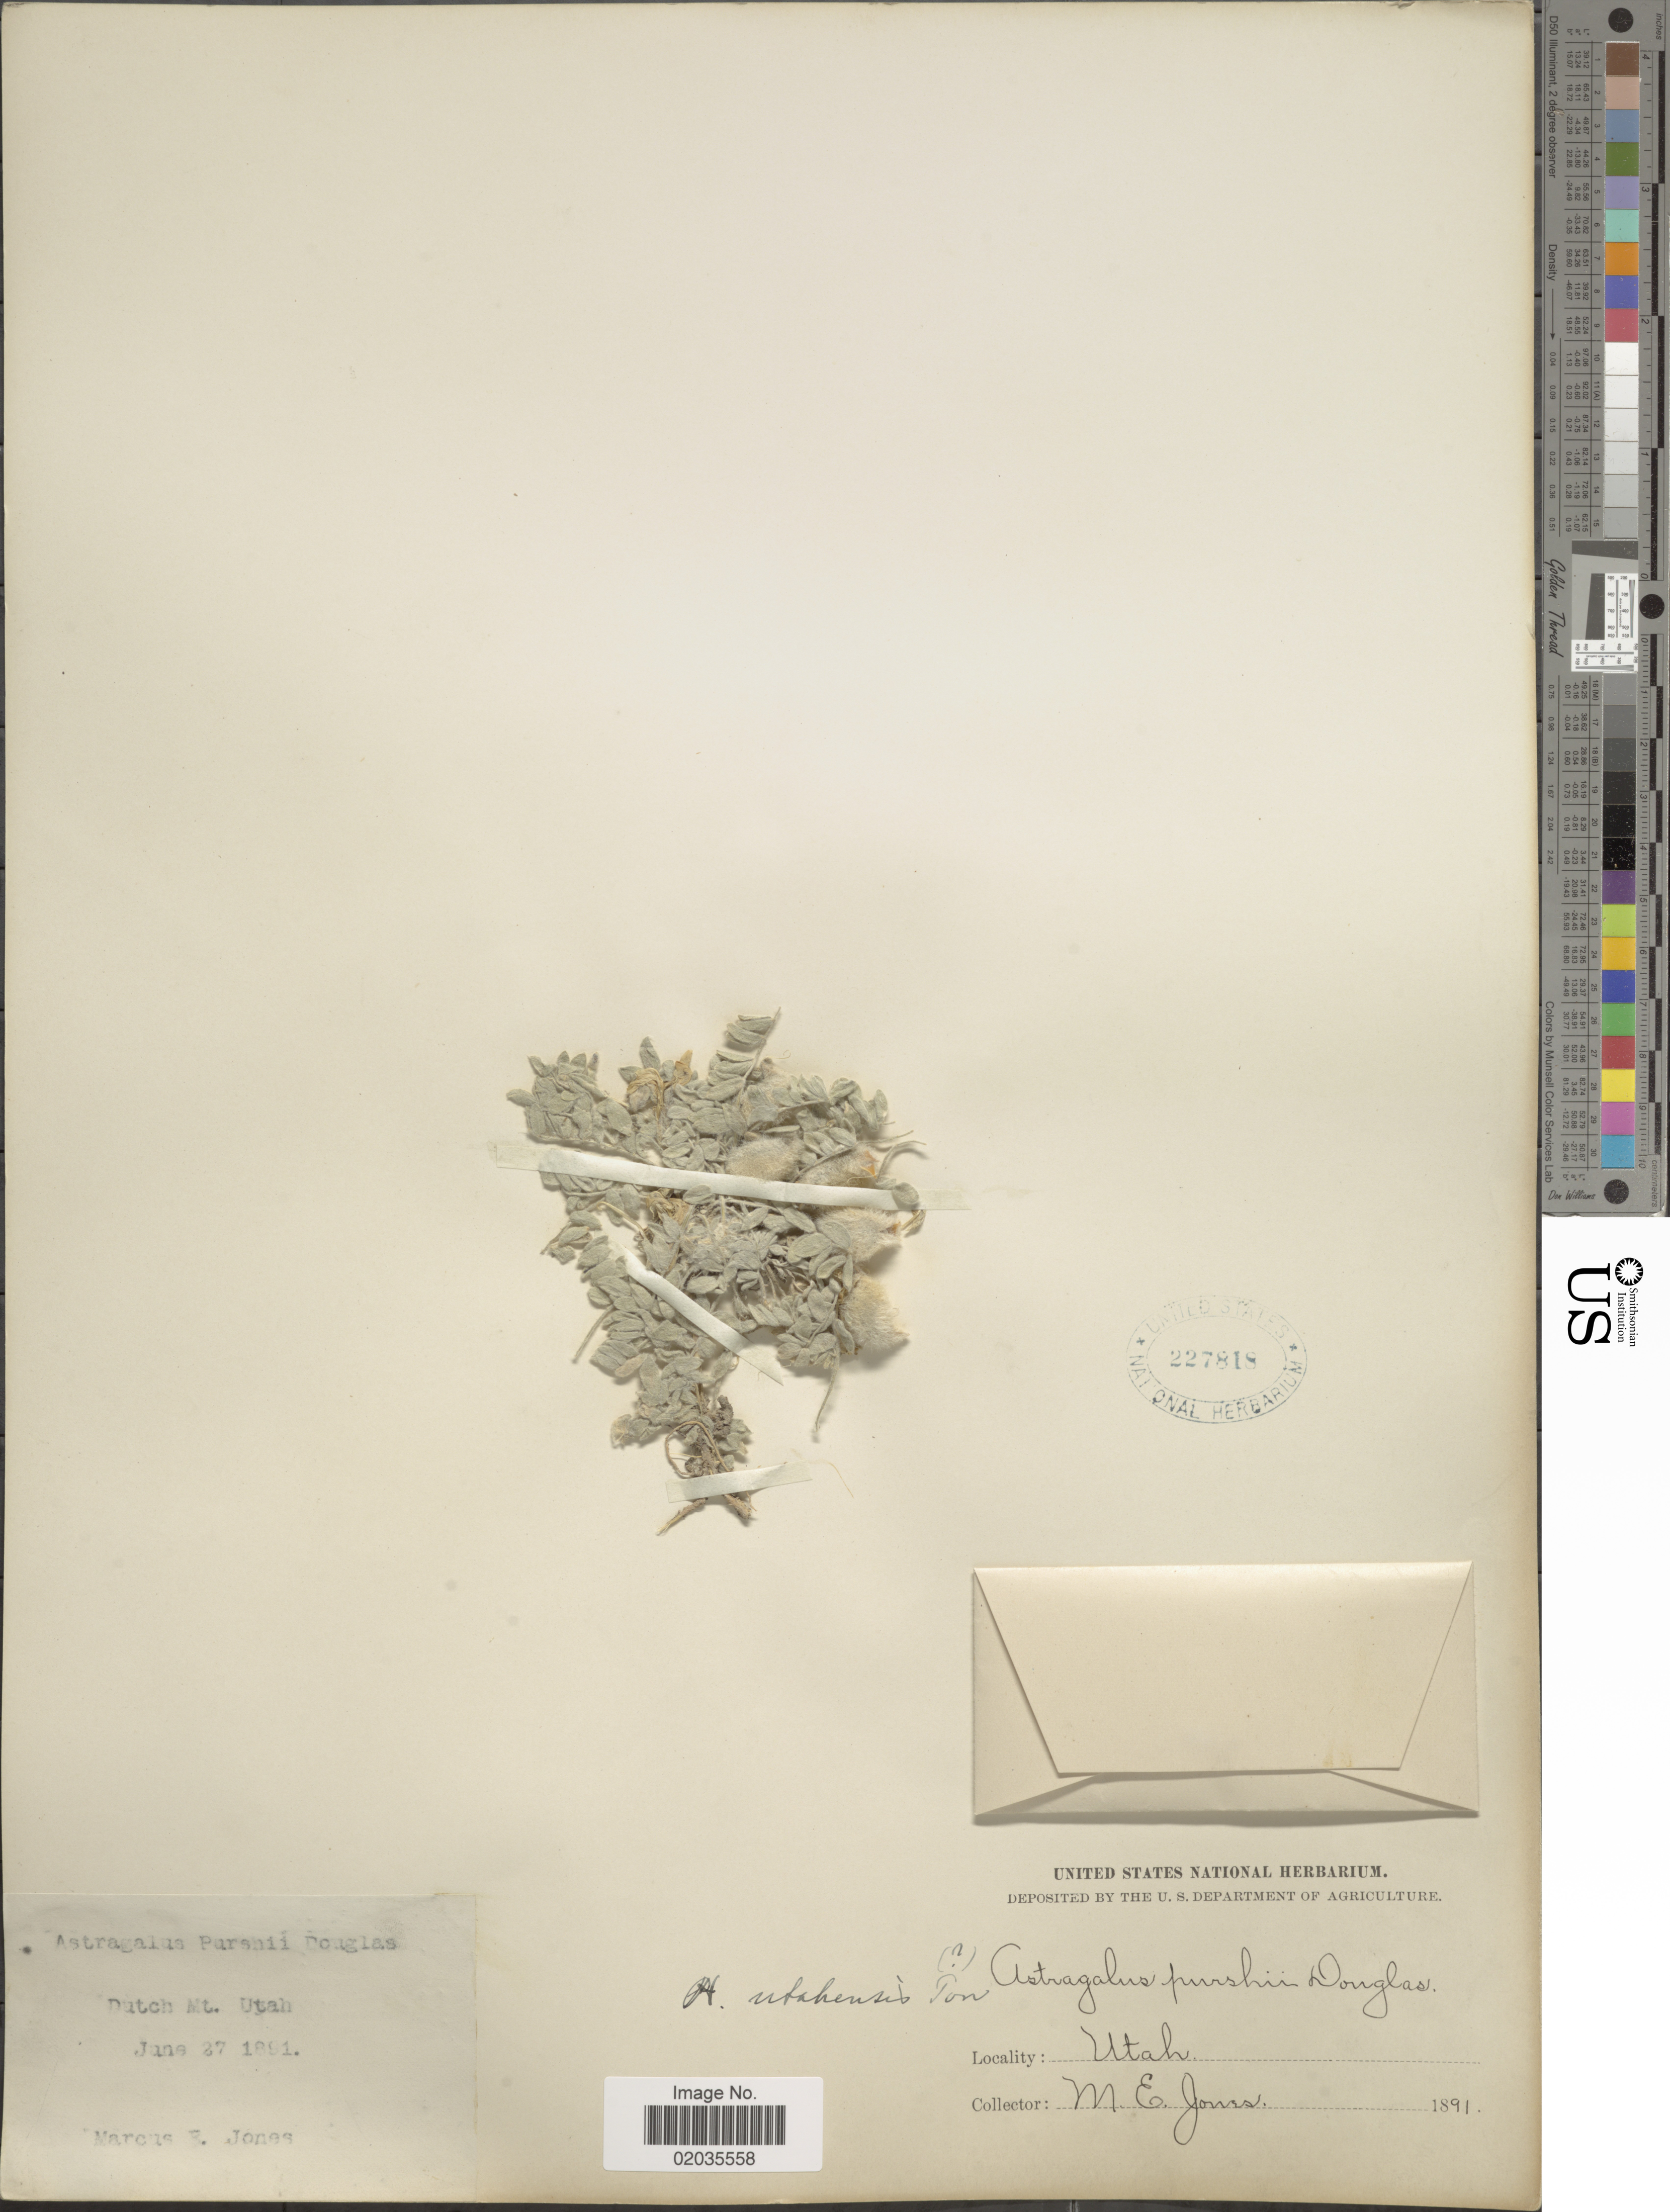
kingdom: Plantae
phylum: Tracheophyta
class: Magnoliopsida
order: Fabales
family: Fabaceae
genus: Astragalus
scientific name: Astragalus utahensis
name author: (Torr.) Torr. & A. Gray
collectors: M. E. Jones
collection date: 1891-06-27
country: United States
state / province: Utah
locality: Dutch Mt.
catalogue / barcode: US 227818